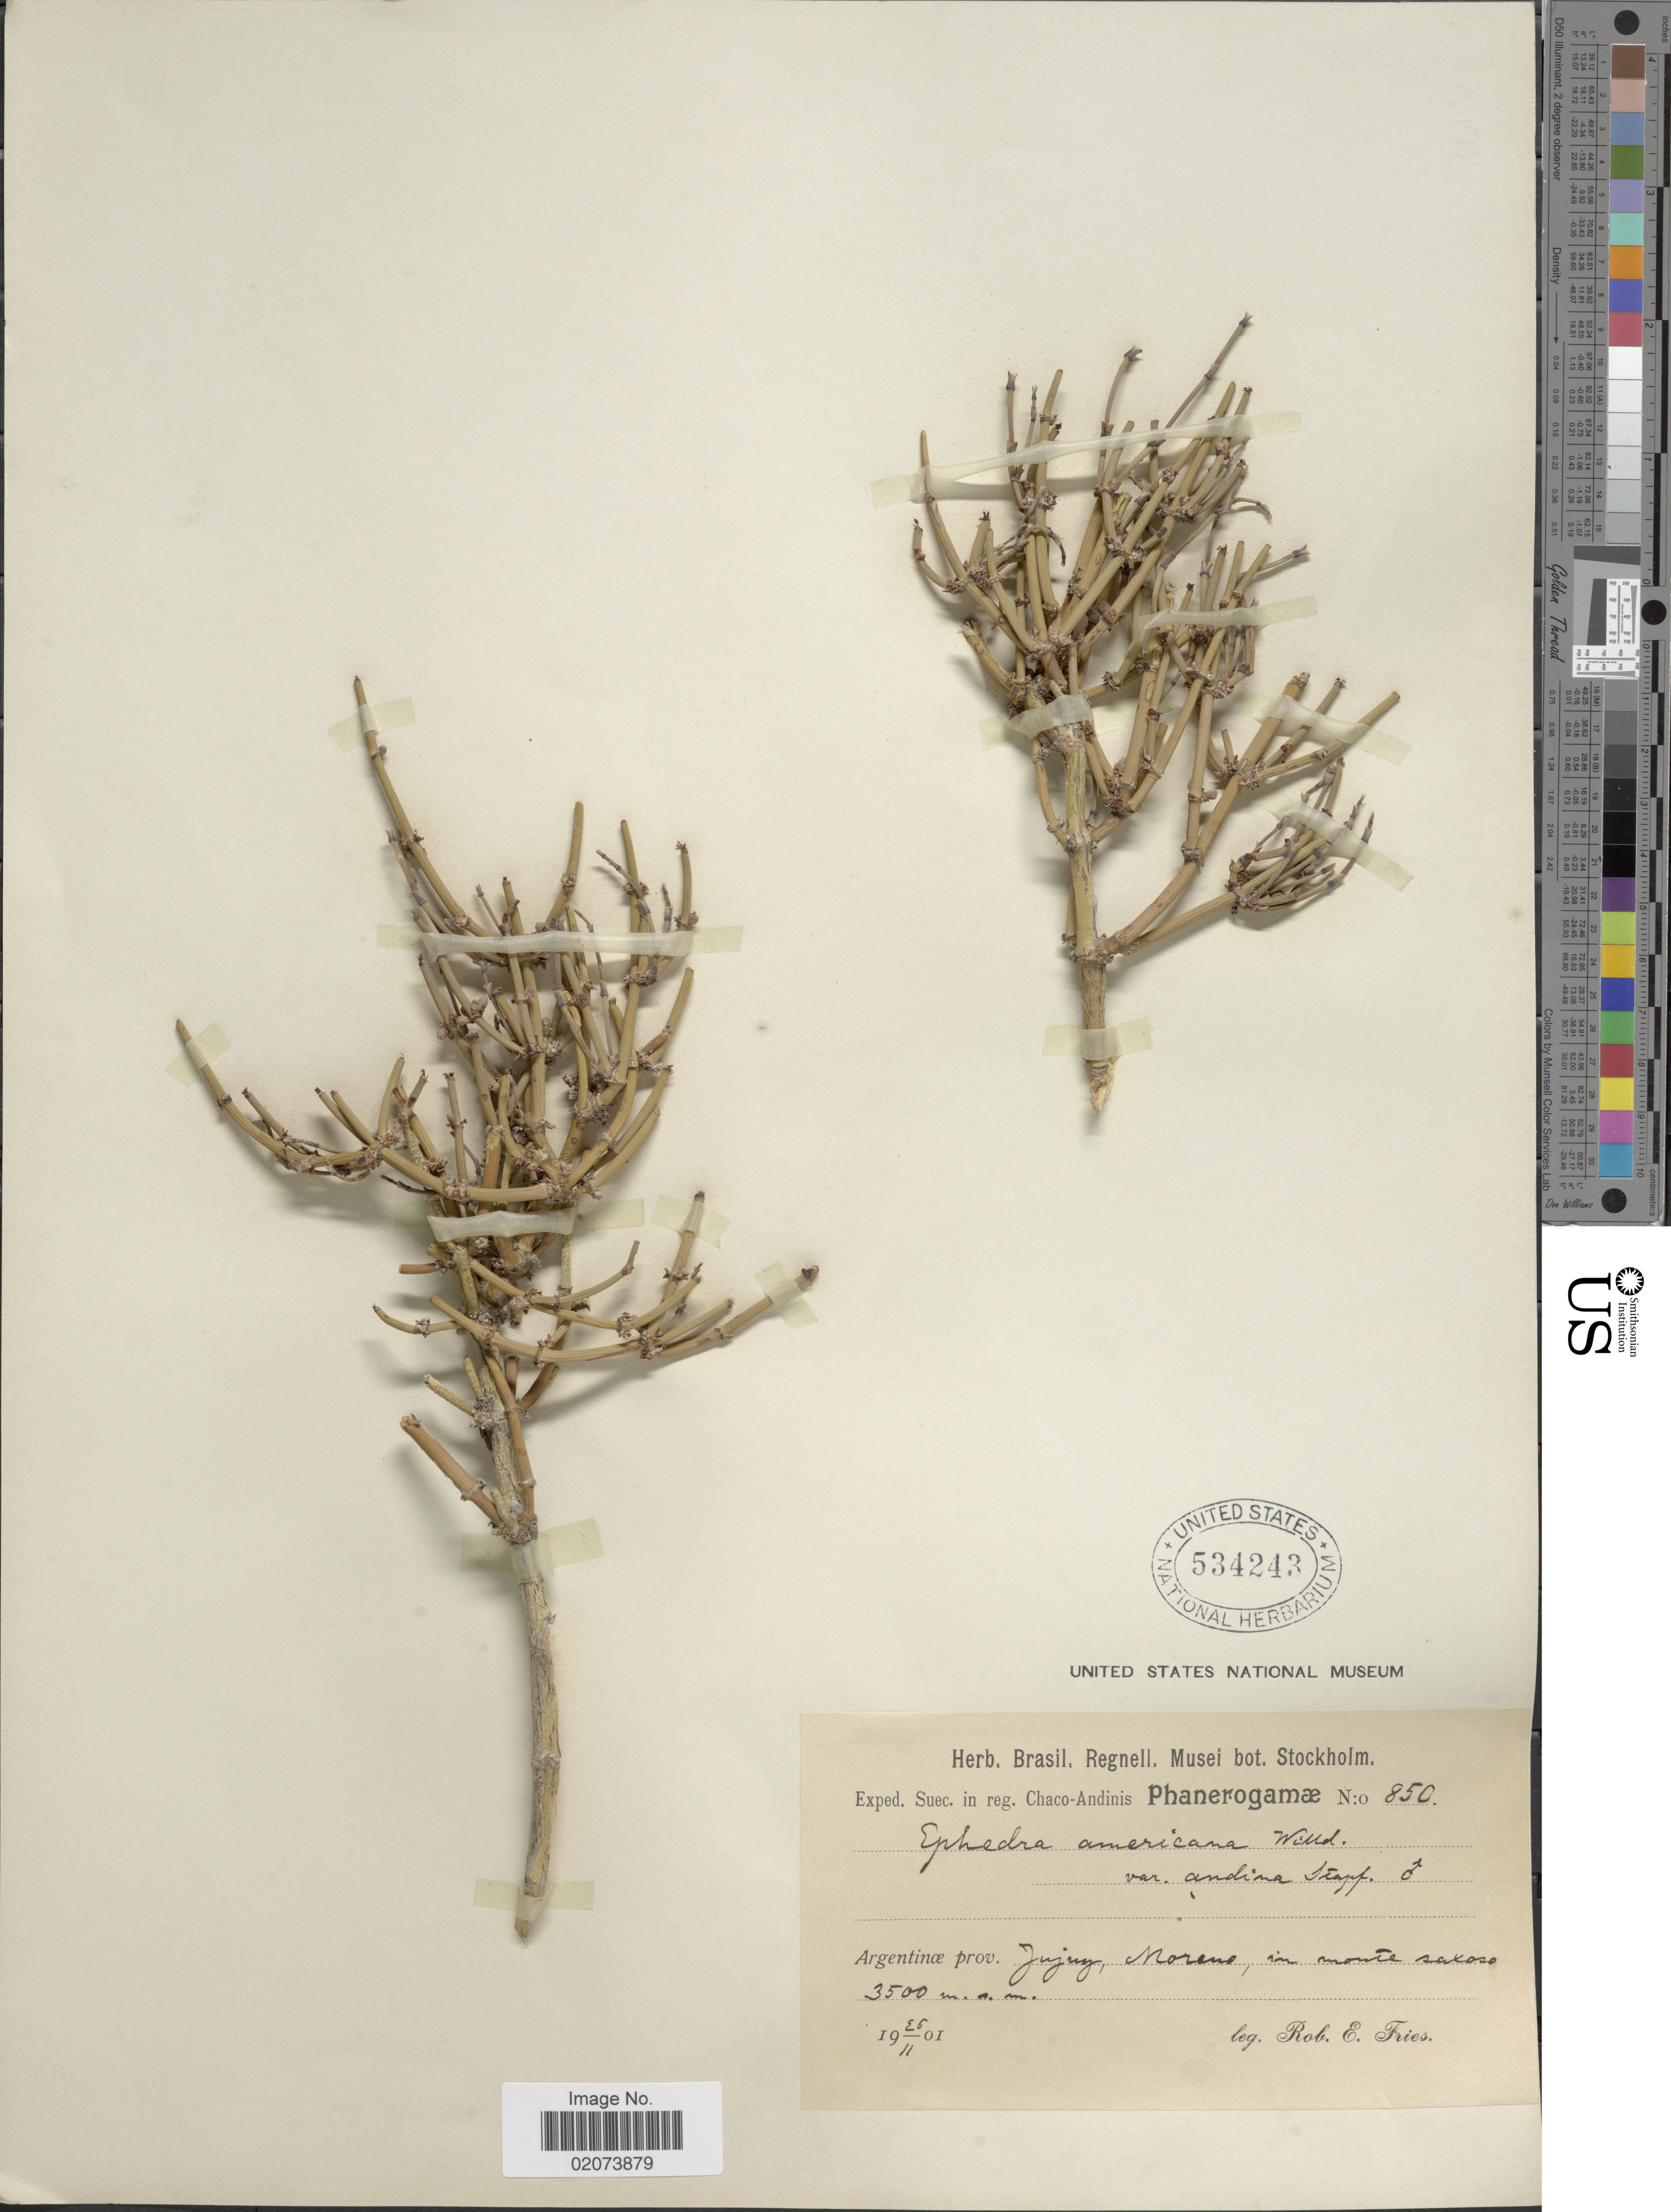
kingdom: Plantae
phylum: Tracheophyta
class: Gnetopsida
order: Ephedrales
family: Ephedraceae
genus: Ephedra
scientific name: Ephedra chilensis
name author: C. Presl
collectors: R. E. Fries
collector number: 850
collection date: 1901-11-26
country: Argentina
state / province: Jujuy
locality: Argentinae prov. Jujuy, Moreno, in monte saxoso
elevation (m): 3500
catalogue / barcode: US 534243